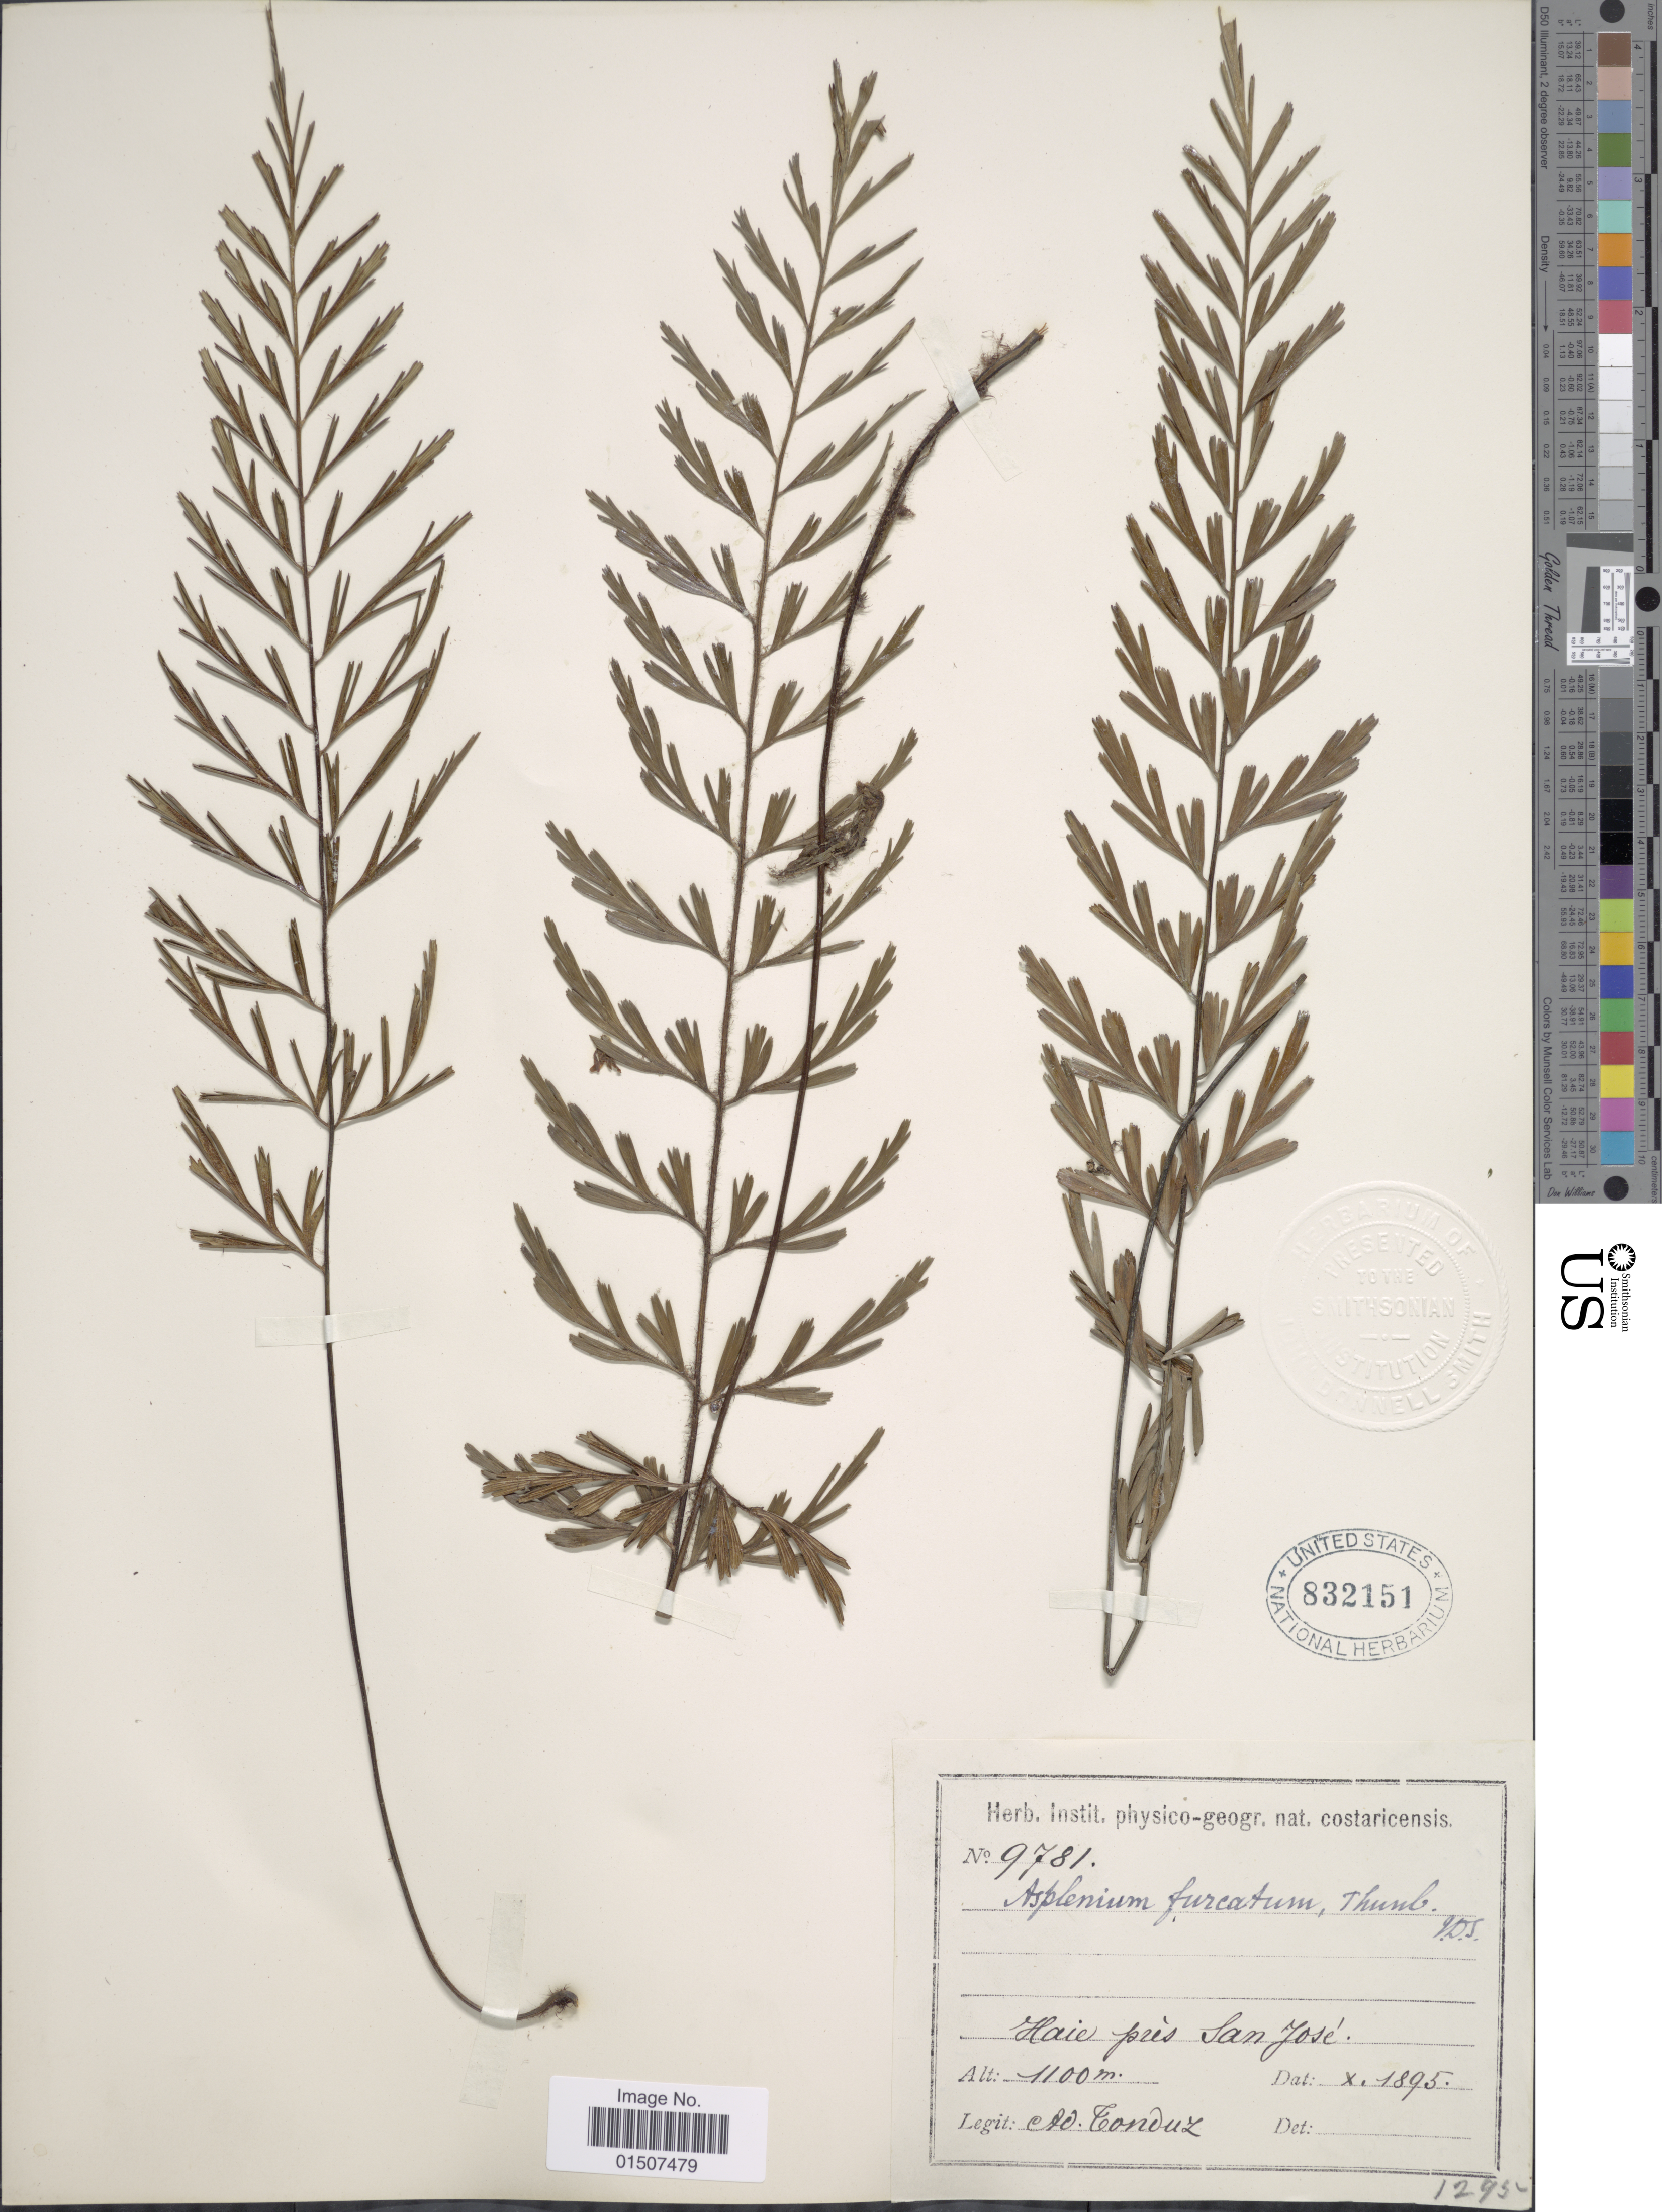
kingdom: Plantae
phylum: Tracheophyta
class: Polypodiopsida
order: Polypodiales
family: Aspleniaceae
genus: Asplenium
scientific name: Asplenium praemorsum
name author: Sw.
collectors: A. Tonduz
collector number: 9781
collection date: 1895-10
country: Costa Rica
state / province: San José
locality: Haie pres San Jose.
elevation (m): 1100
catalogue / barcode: US 832151